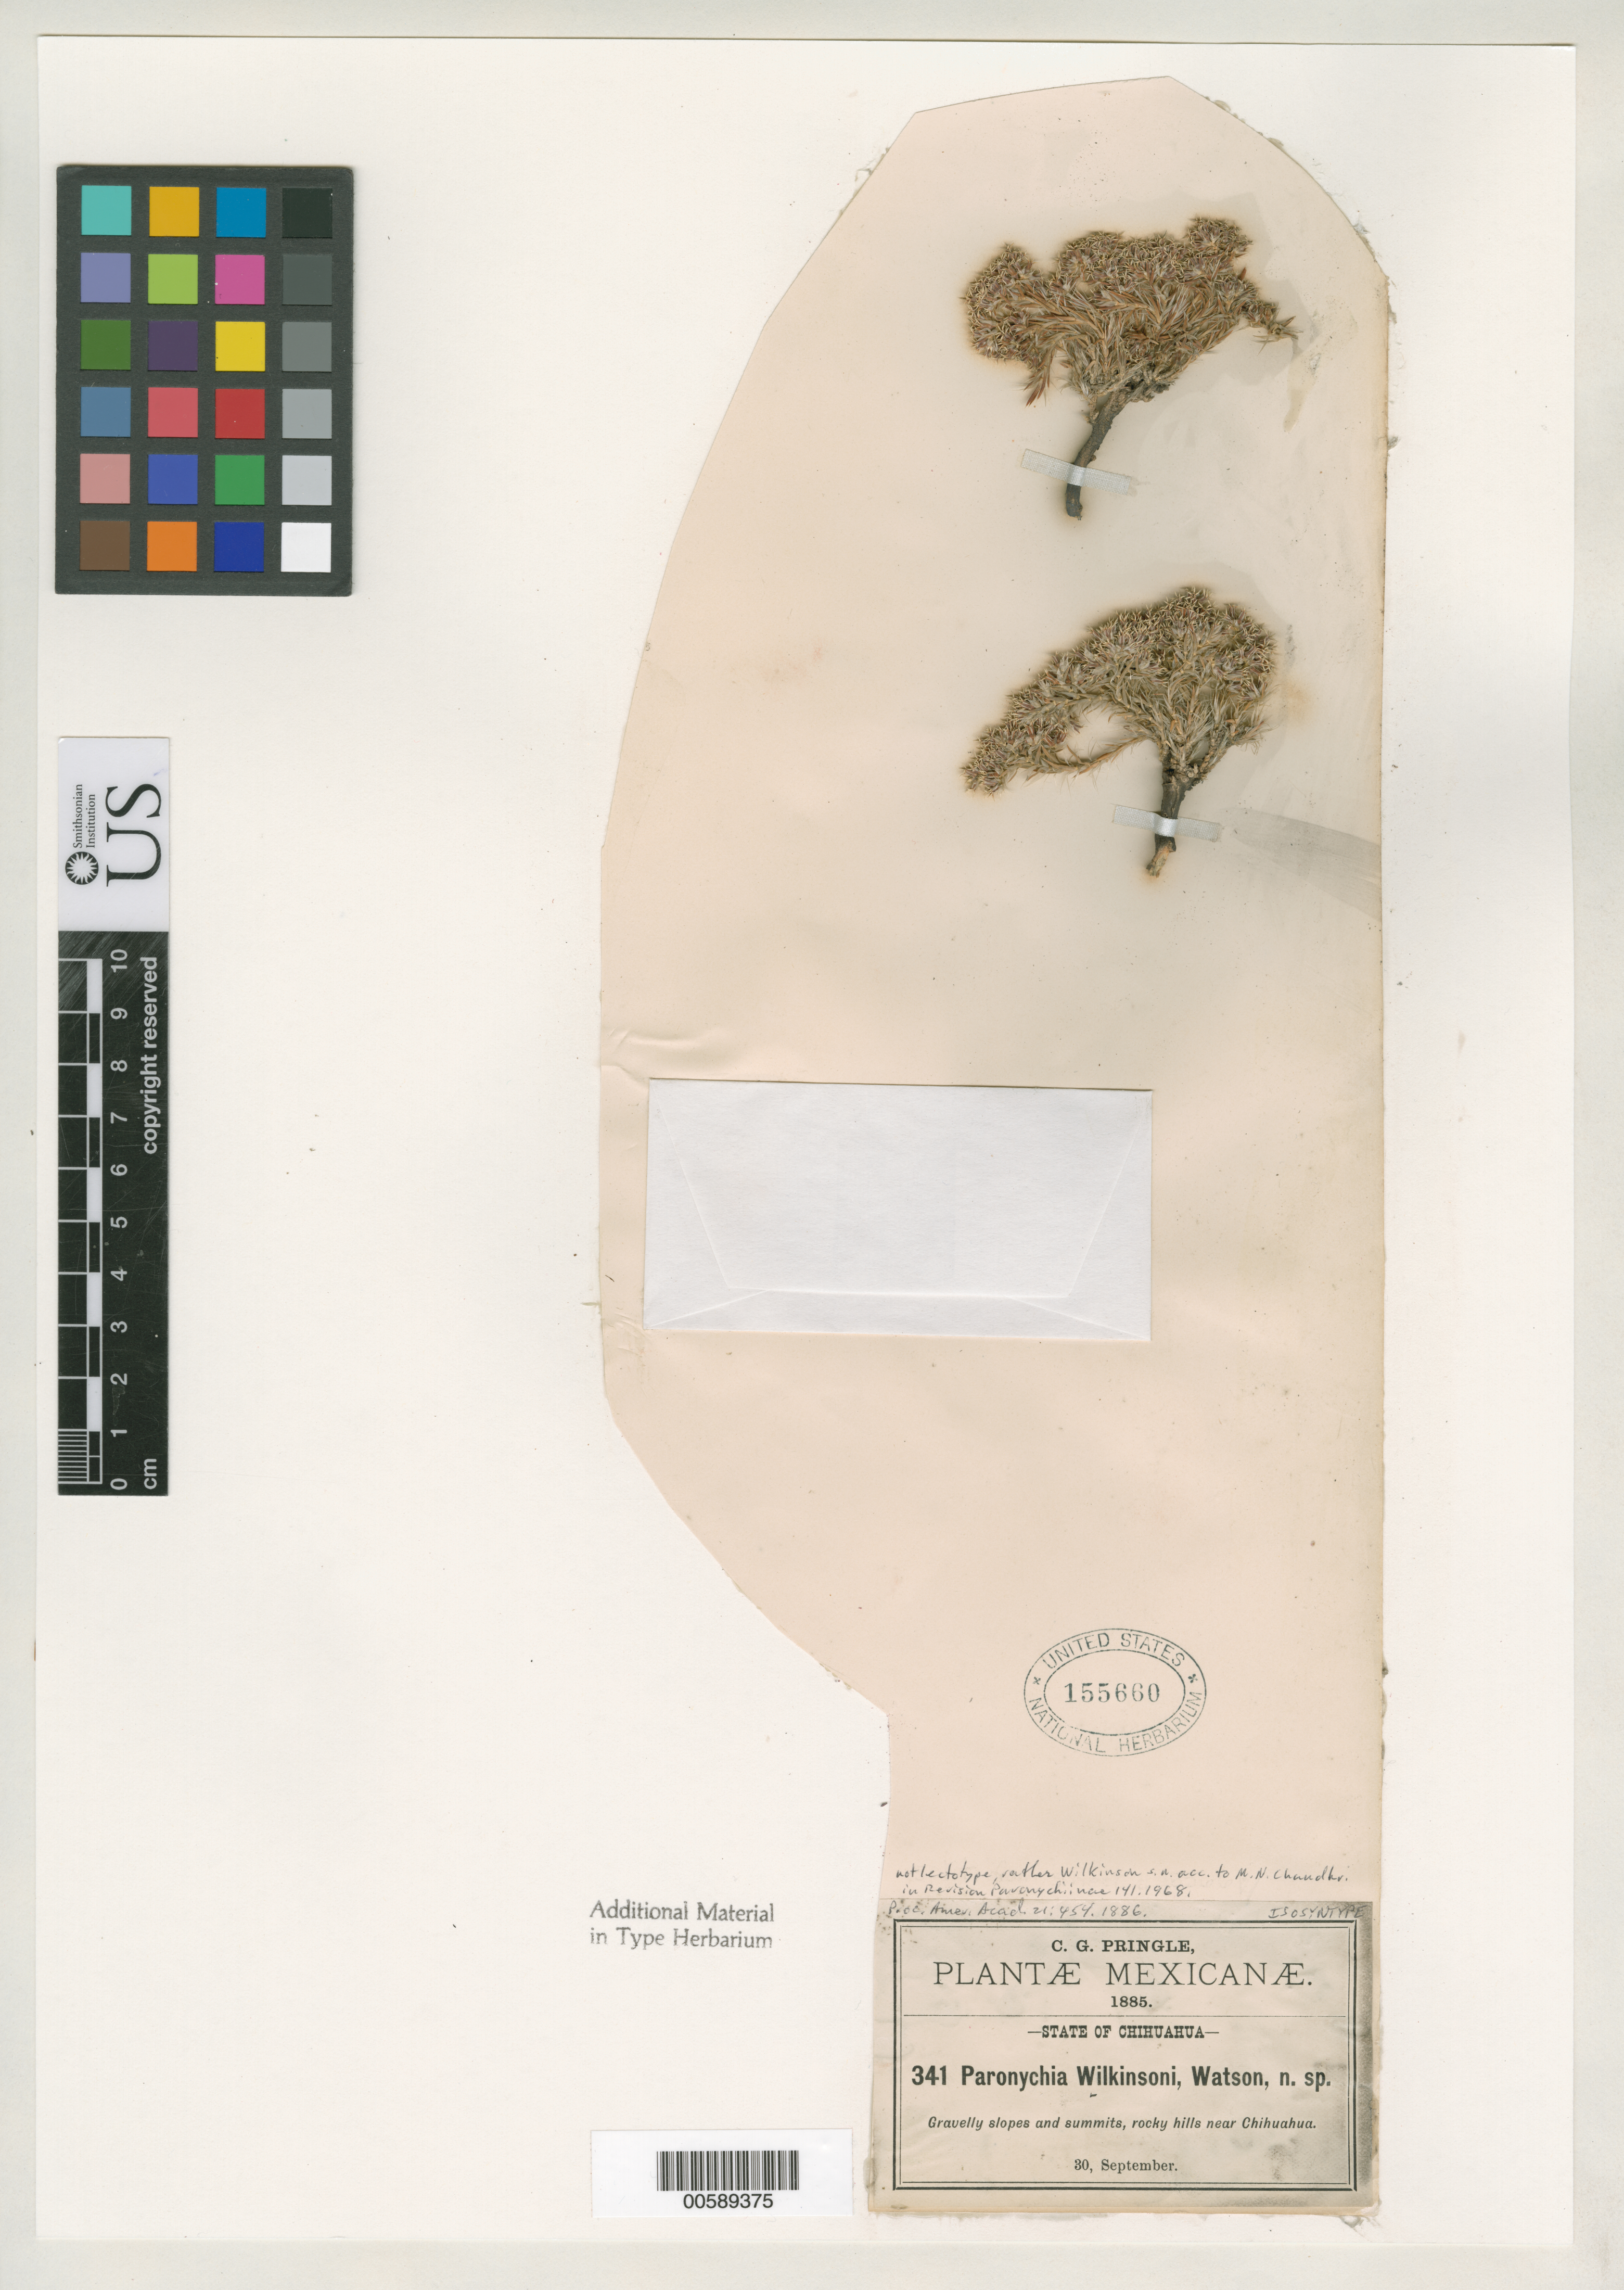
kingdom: Plantae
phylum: Tracheophyta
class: Magnoliopsida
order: Caryophyllales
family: Caryophyllaceae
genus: Paronychia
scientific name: Paronychia wilkinsonii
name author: S. Watson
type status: Isosyntype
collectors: C. G. Pringle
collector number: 341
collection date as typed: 30 Sep 1885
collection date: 1885-09-30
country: Mexico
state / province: Chihuahua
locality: Gravelly slopes and summits, rocky hills near Chihuahua.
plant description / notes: Lectotype collection is Wilkinson s.n. as [effectively] designated by M.N. Chaudhri, Rev. Paronychiinae 141 (1968).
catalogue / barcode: US 155660